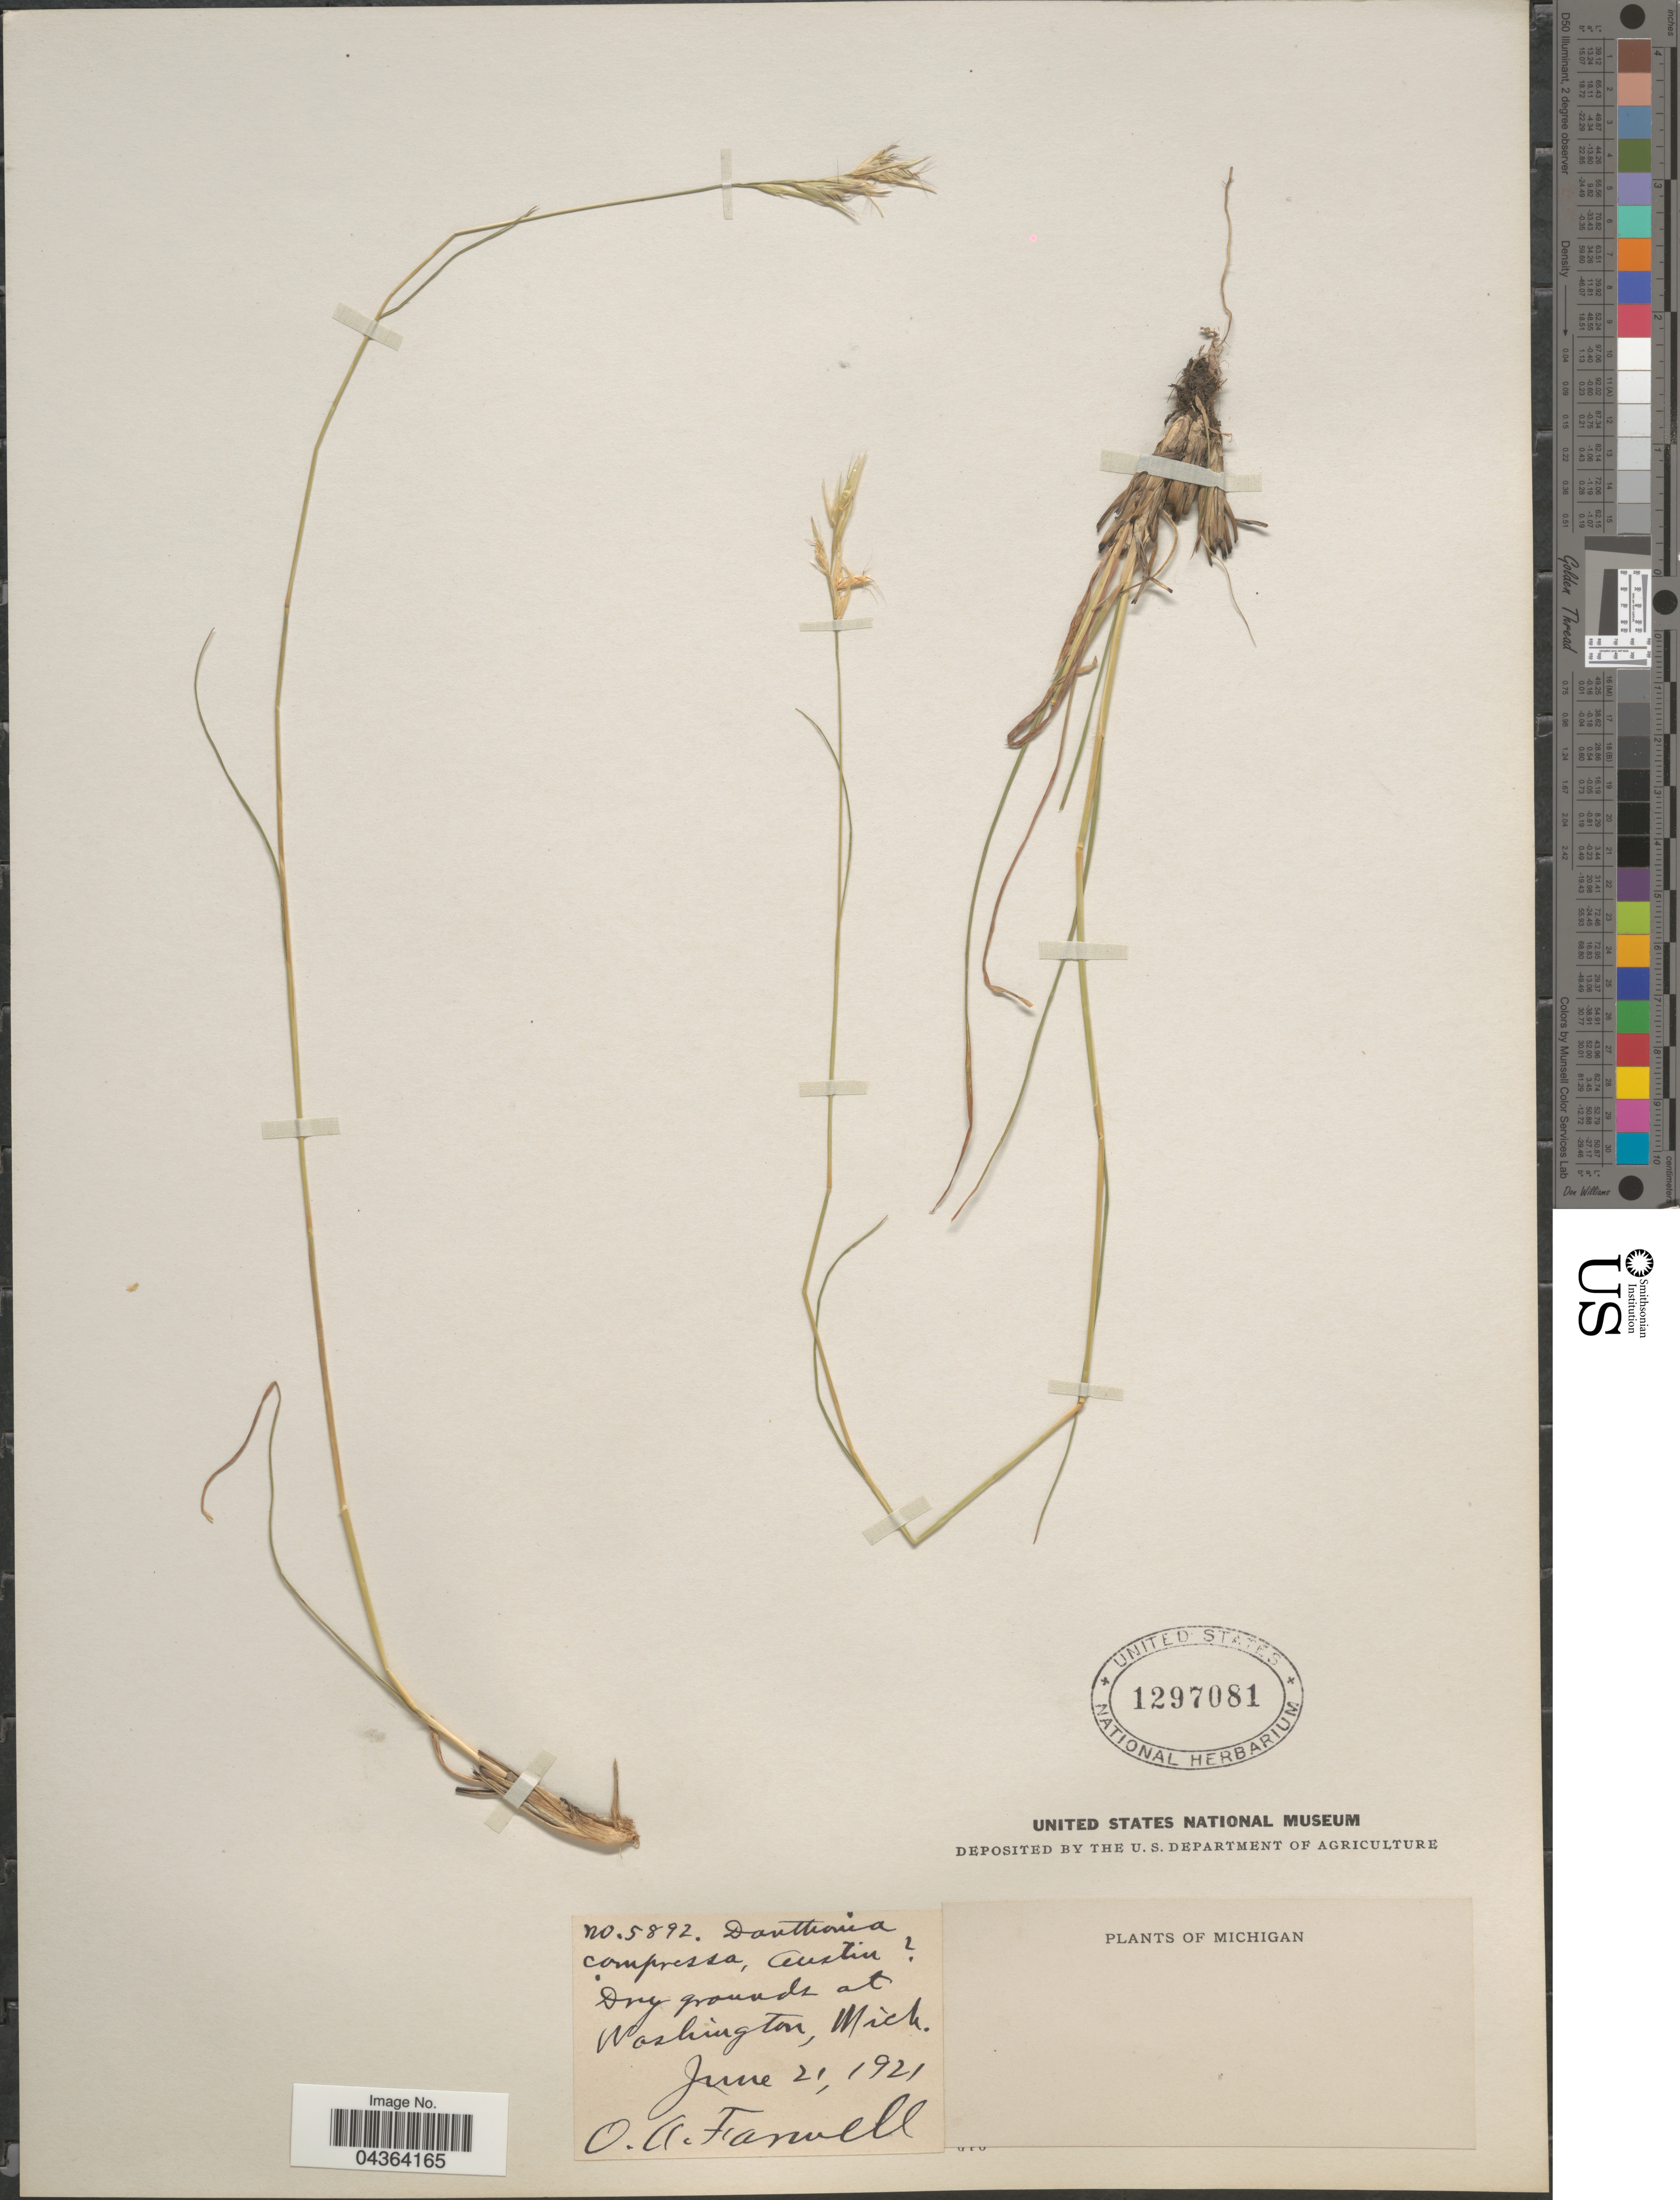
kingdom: Plantae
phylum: Tracheophyta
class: Liliopsida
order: Poales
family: Poaceae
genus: Danthonia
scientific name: Danthonia spicata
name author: (L.) P. Beauv. ex Roem. & Schult.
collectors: O. Farwell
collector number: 5892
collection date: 1921-06-21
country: United States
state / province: Michigan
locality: Dry grounds at Washington.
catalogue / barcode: US 1297081